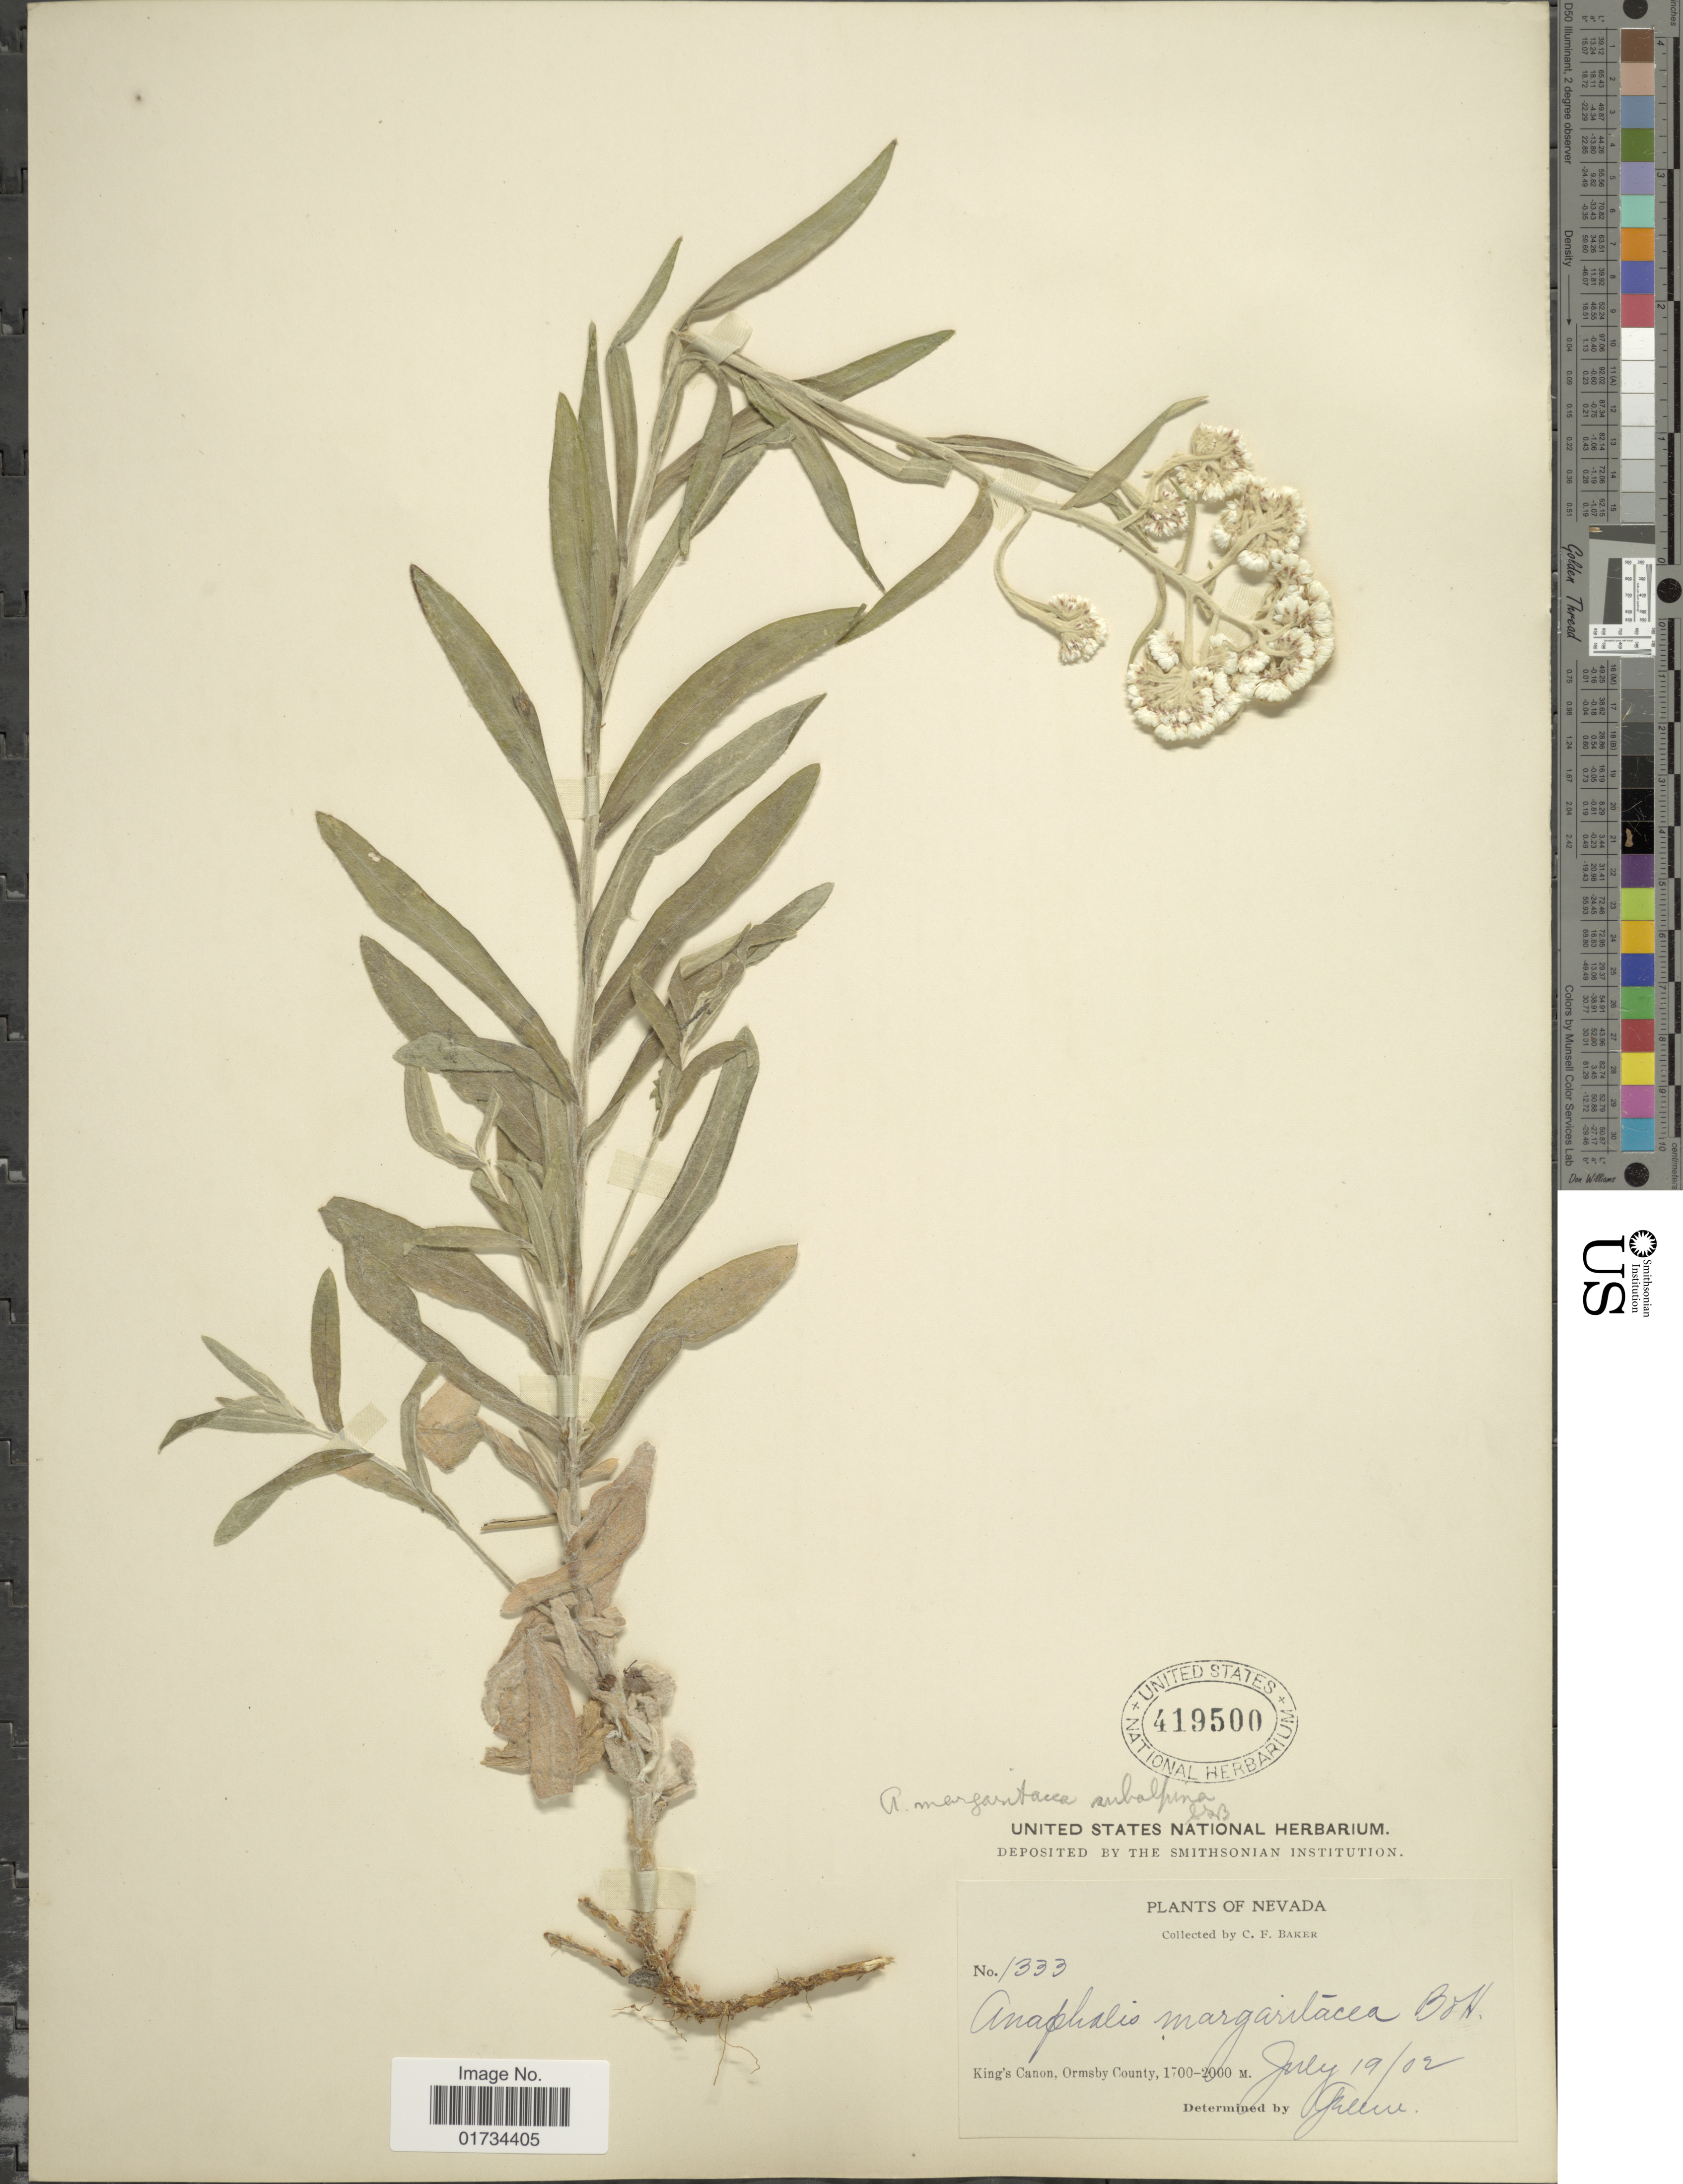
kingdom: Plantae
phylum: Tracheophyta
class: Magnoliopsida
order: Asterales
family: Asteraceae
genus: Anaphalis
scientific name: Anaphalis subalpina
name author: (A. Gray) Rydb.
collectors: C. F. Baker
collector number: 1333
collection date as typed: Transcribed d/m/y: 19/7/2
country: United States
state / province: Nevada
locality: Nevada. King's Canon, Ormsby County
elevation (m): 1700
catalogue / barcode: US 419500